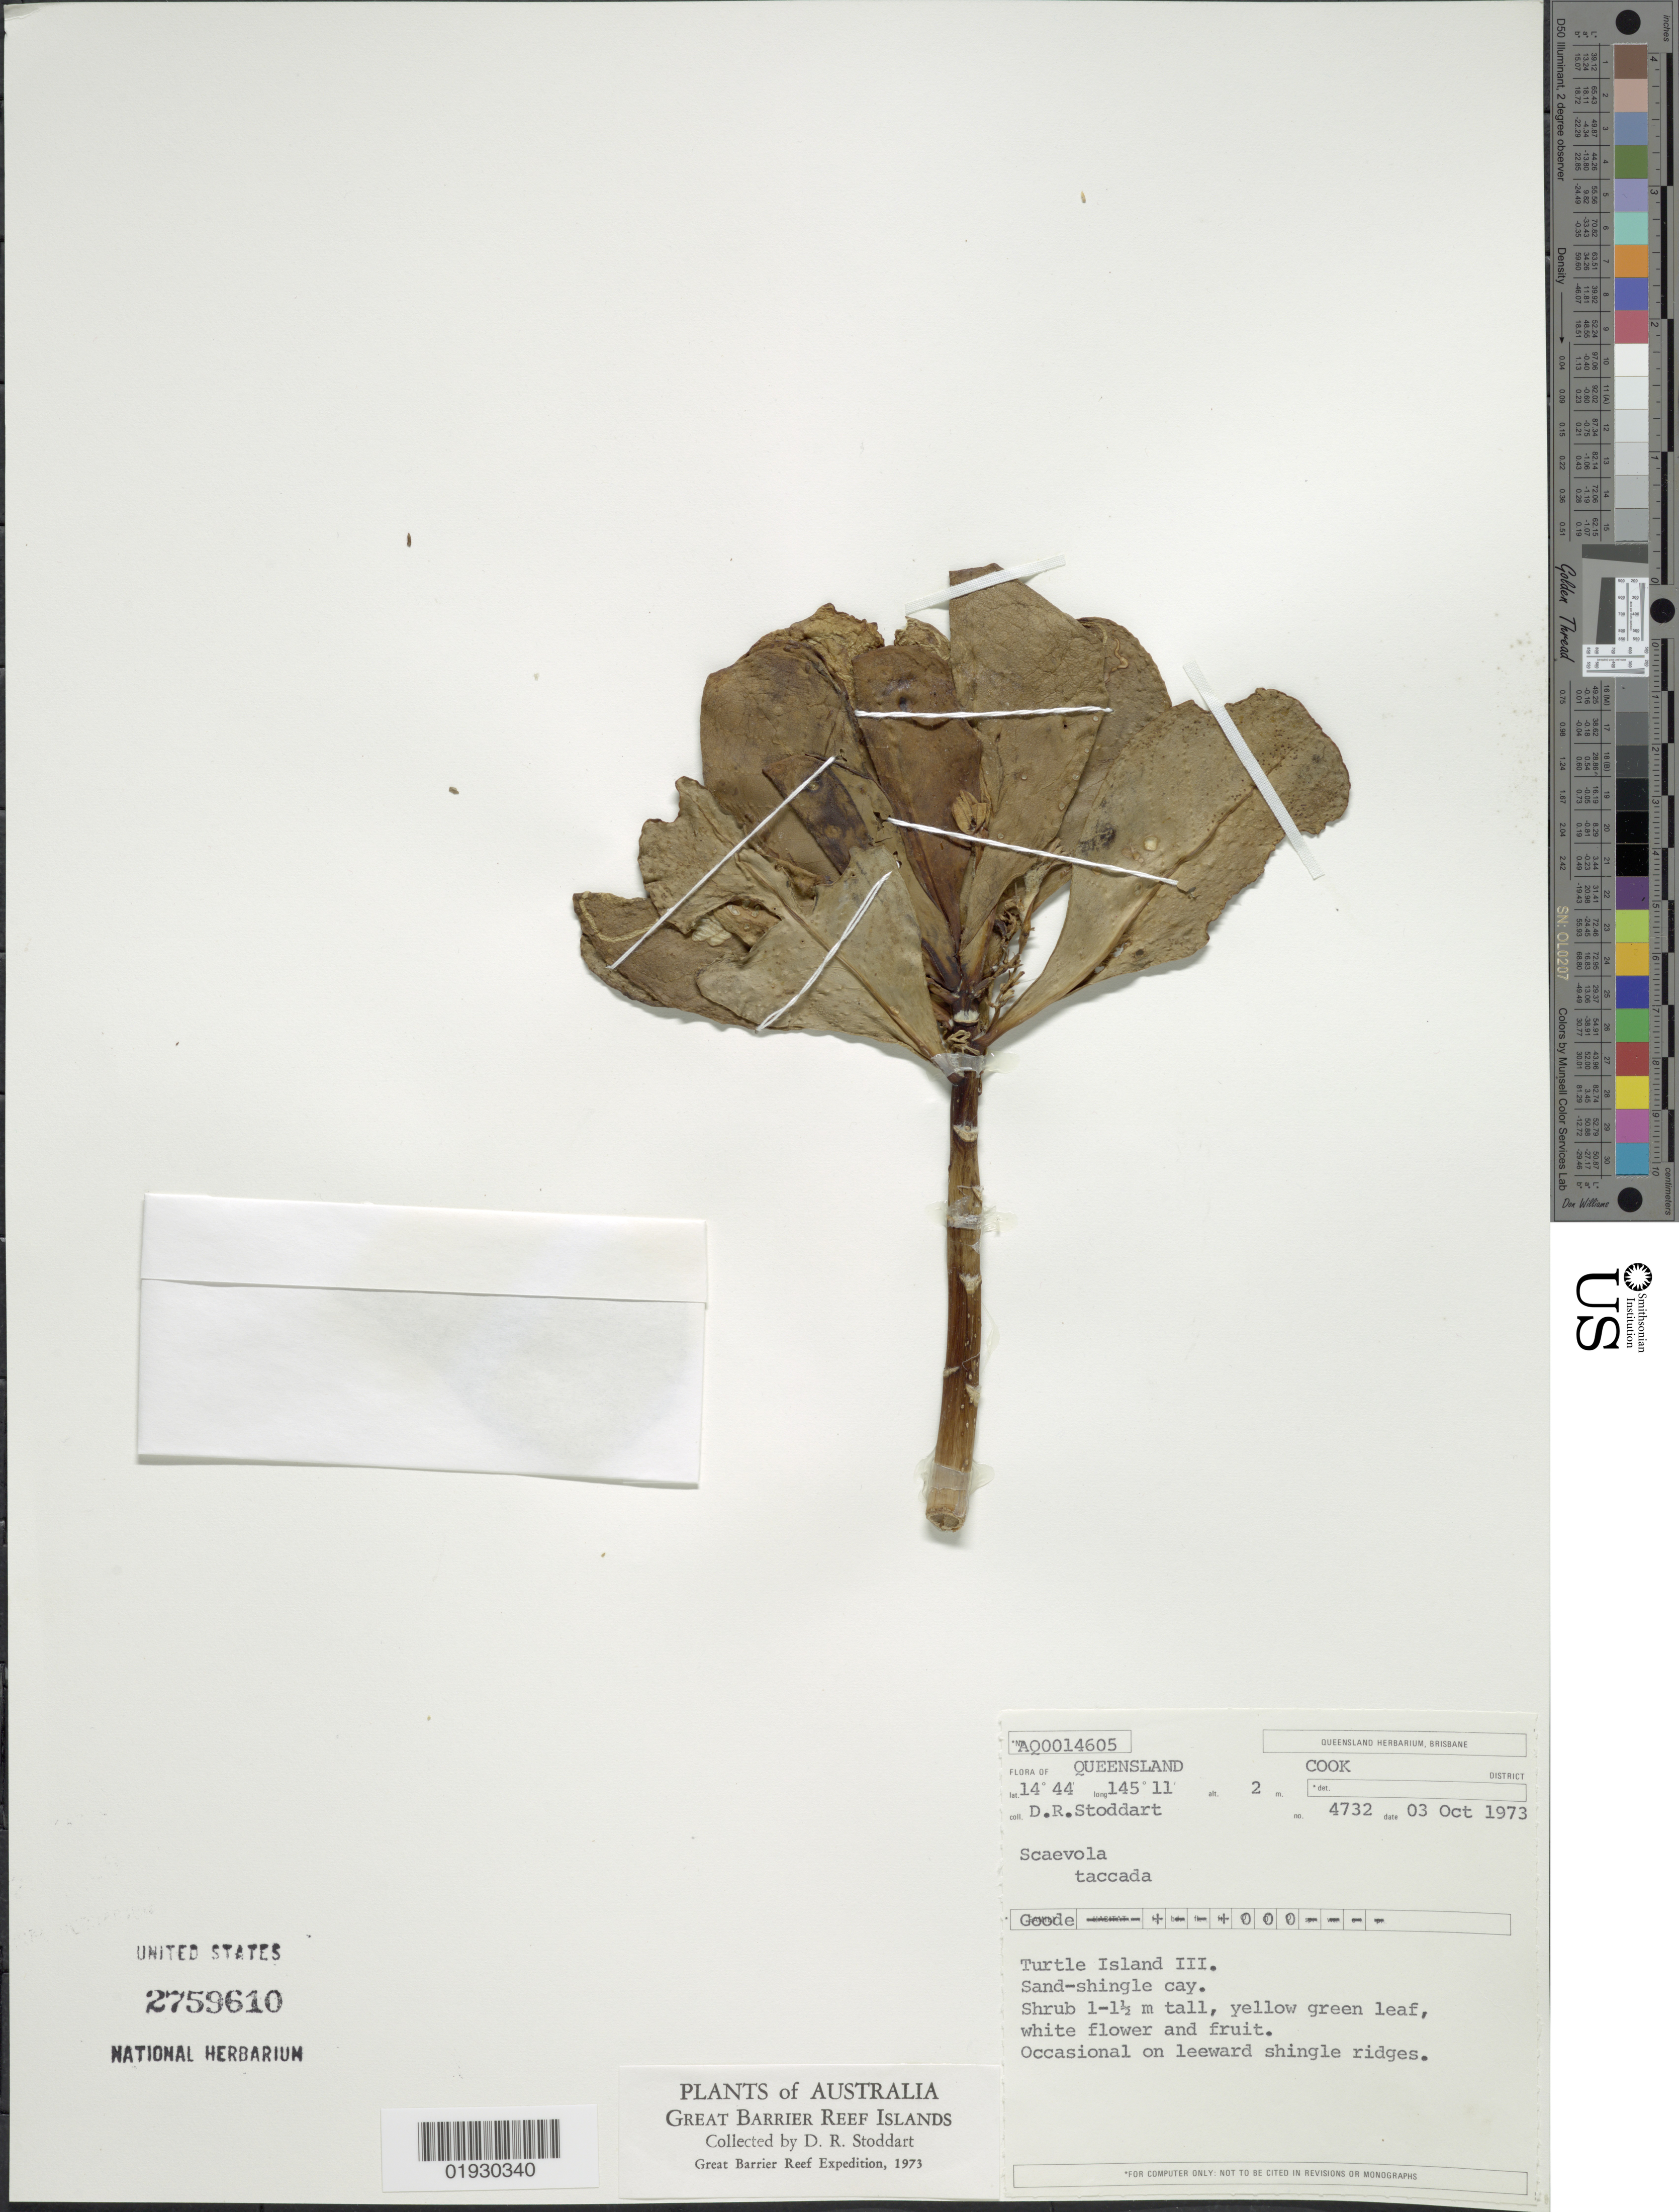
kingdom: Plantae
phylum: Tracheophyta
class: Magnoliopsida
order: Asterales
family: Goodeniaceae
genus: Scaevola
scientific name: Scaevola taccada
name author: (Gaertn.) Roxb.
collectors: D. R. Stoddart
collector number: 4732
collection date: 1973-10-03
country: Australia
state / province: Queensland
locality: Cook District. Turtle Island III.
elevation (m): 2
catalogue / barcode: US 2759610